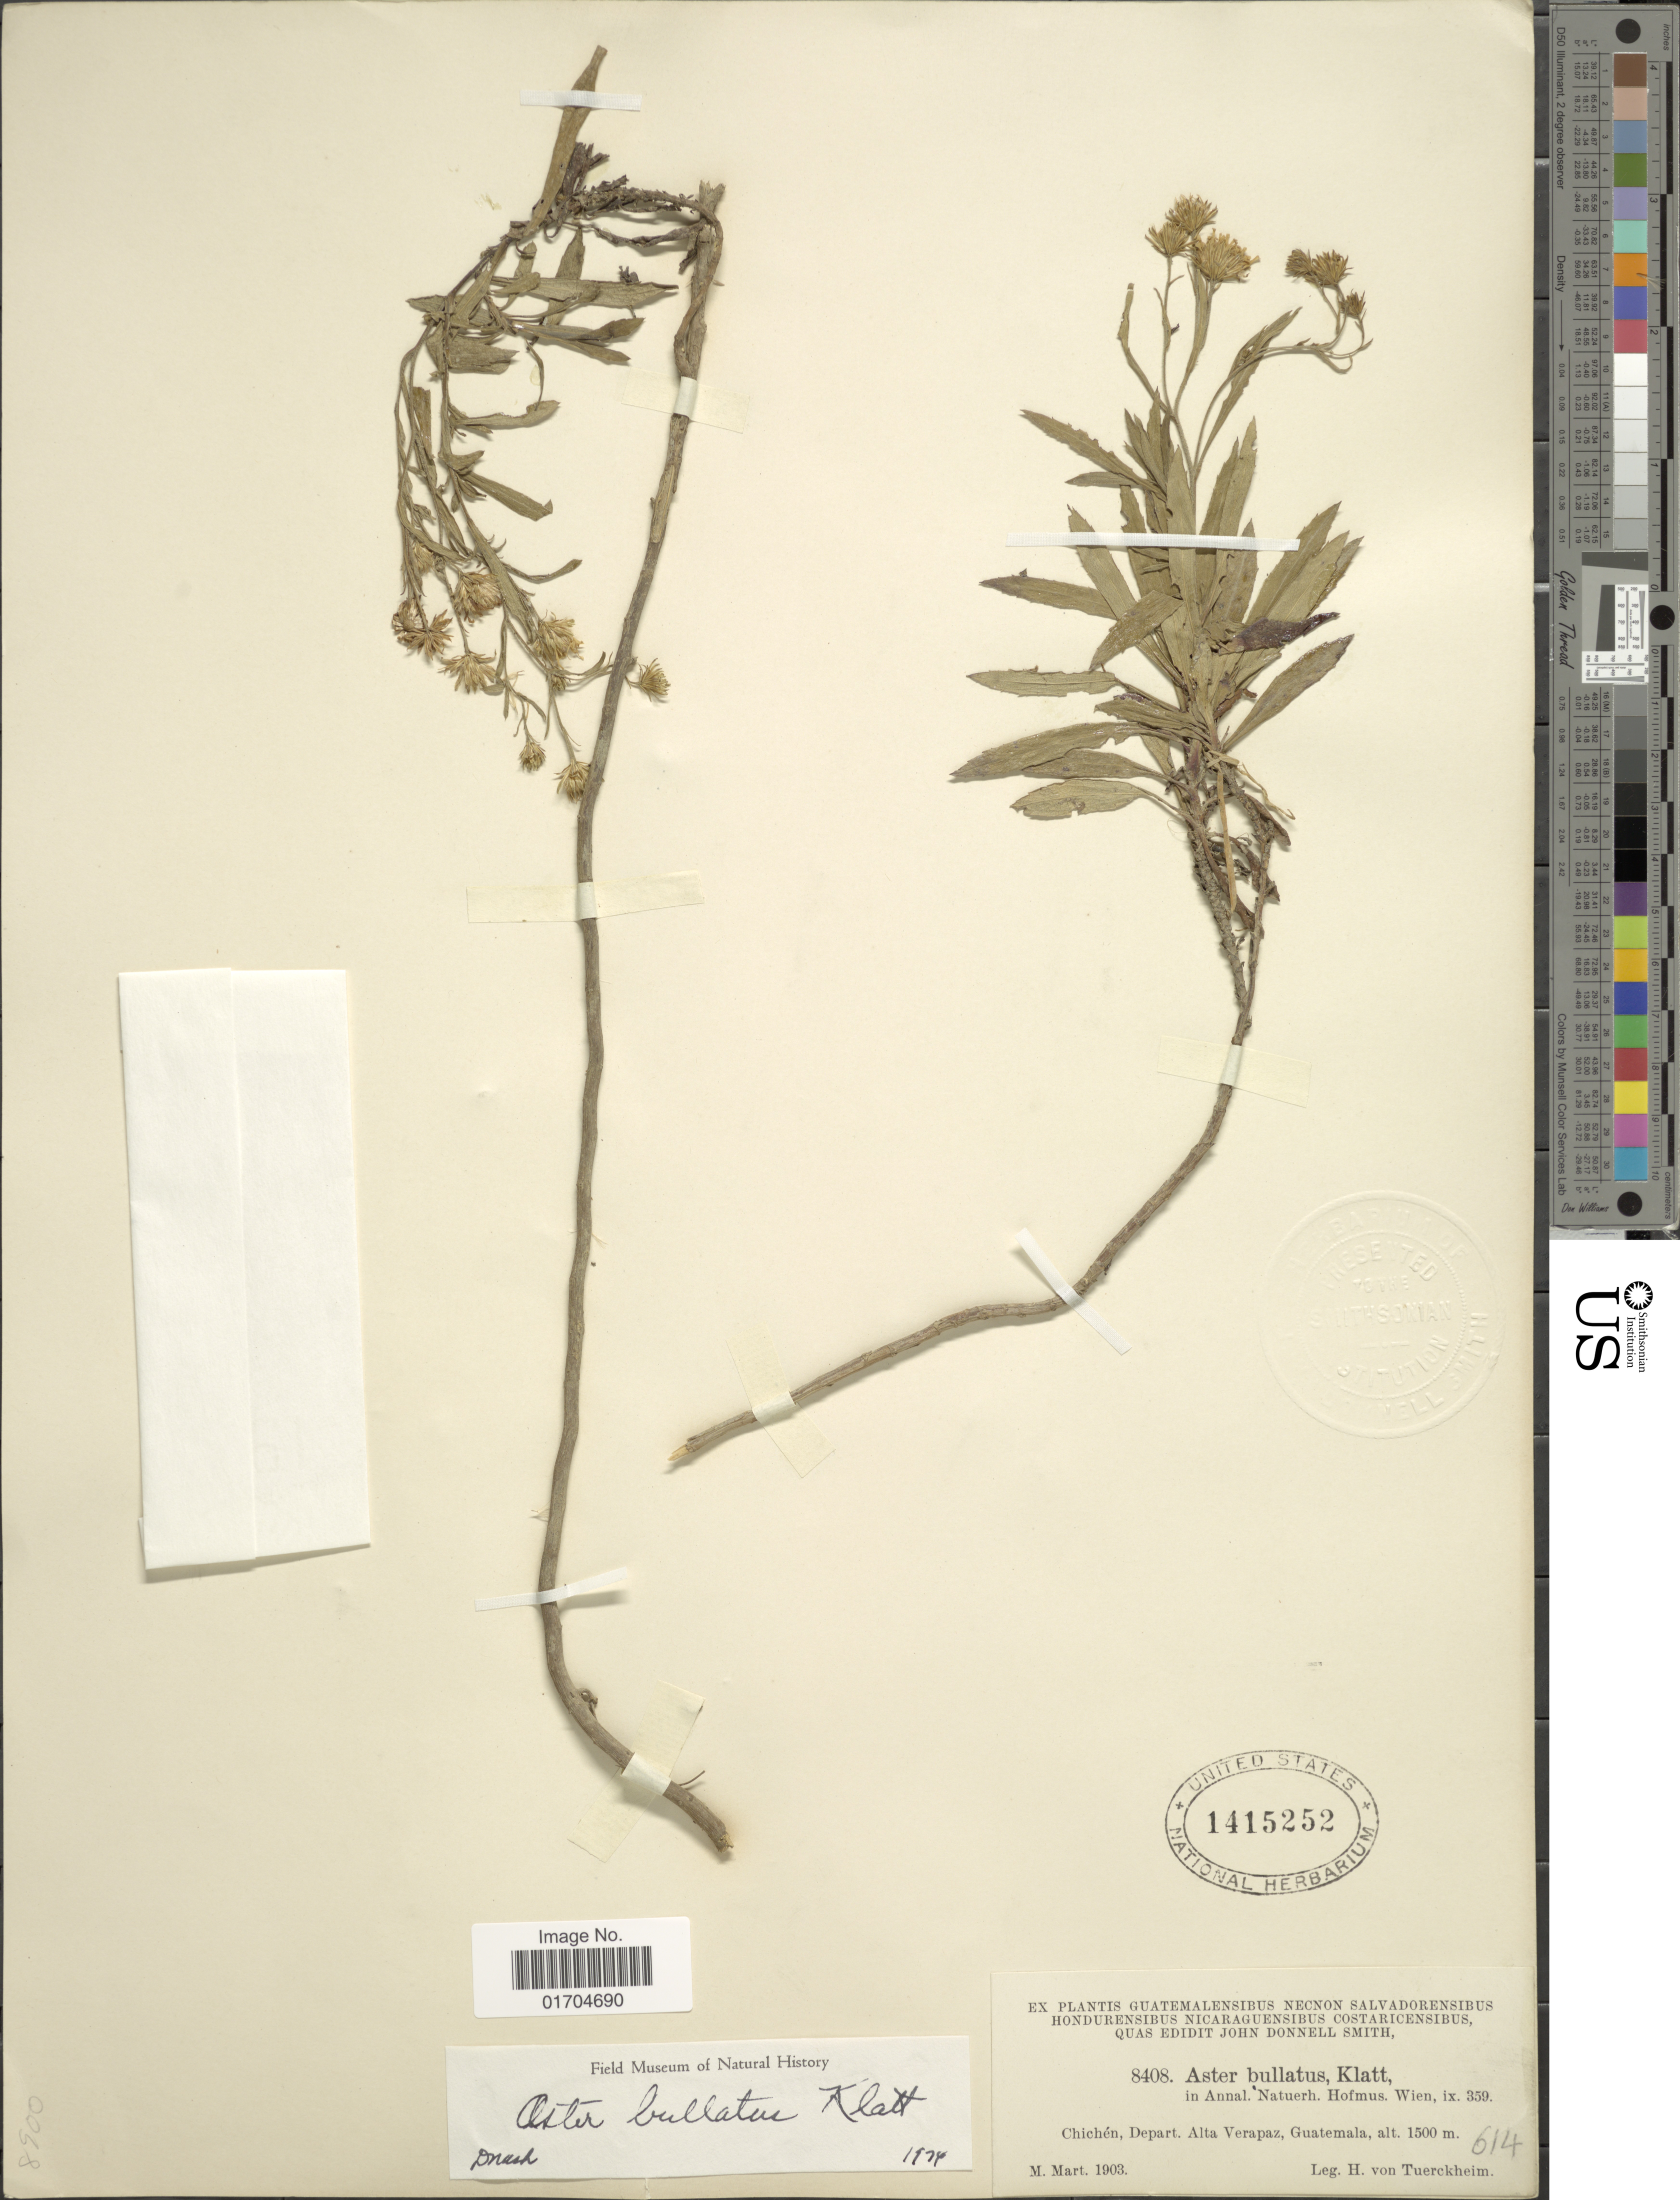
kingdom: Plantae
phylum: Tracheophyta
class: Magnoliopsida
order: Asterales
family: Asteraceae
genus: Symphyotrichum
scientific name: Symphyotrichum bullatum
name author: (Klatt) G.L. Nesom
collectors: H. von Türckheim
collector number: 8408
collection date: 1903-03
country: Guatemala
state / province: Alta Verapaz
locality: Chichen, Depart. Alta Verapaz.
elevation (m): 1500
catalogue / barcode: US 1415252